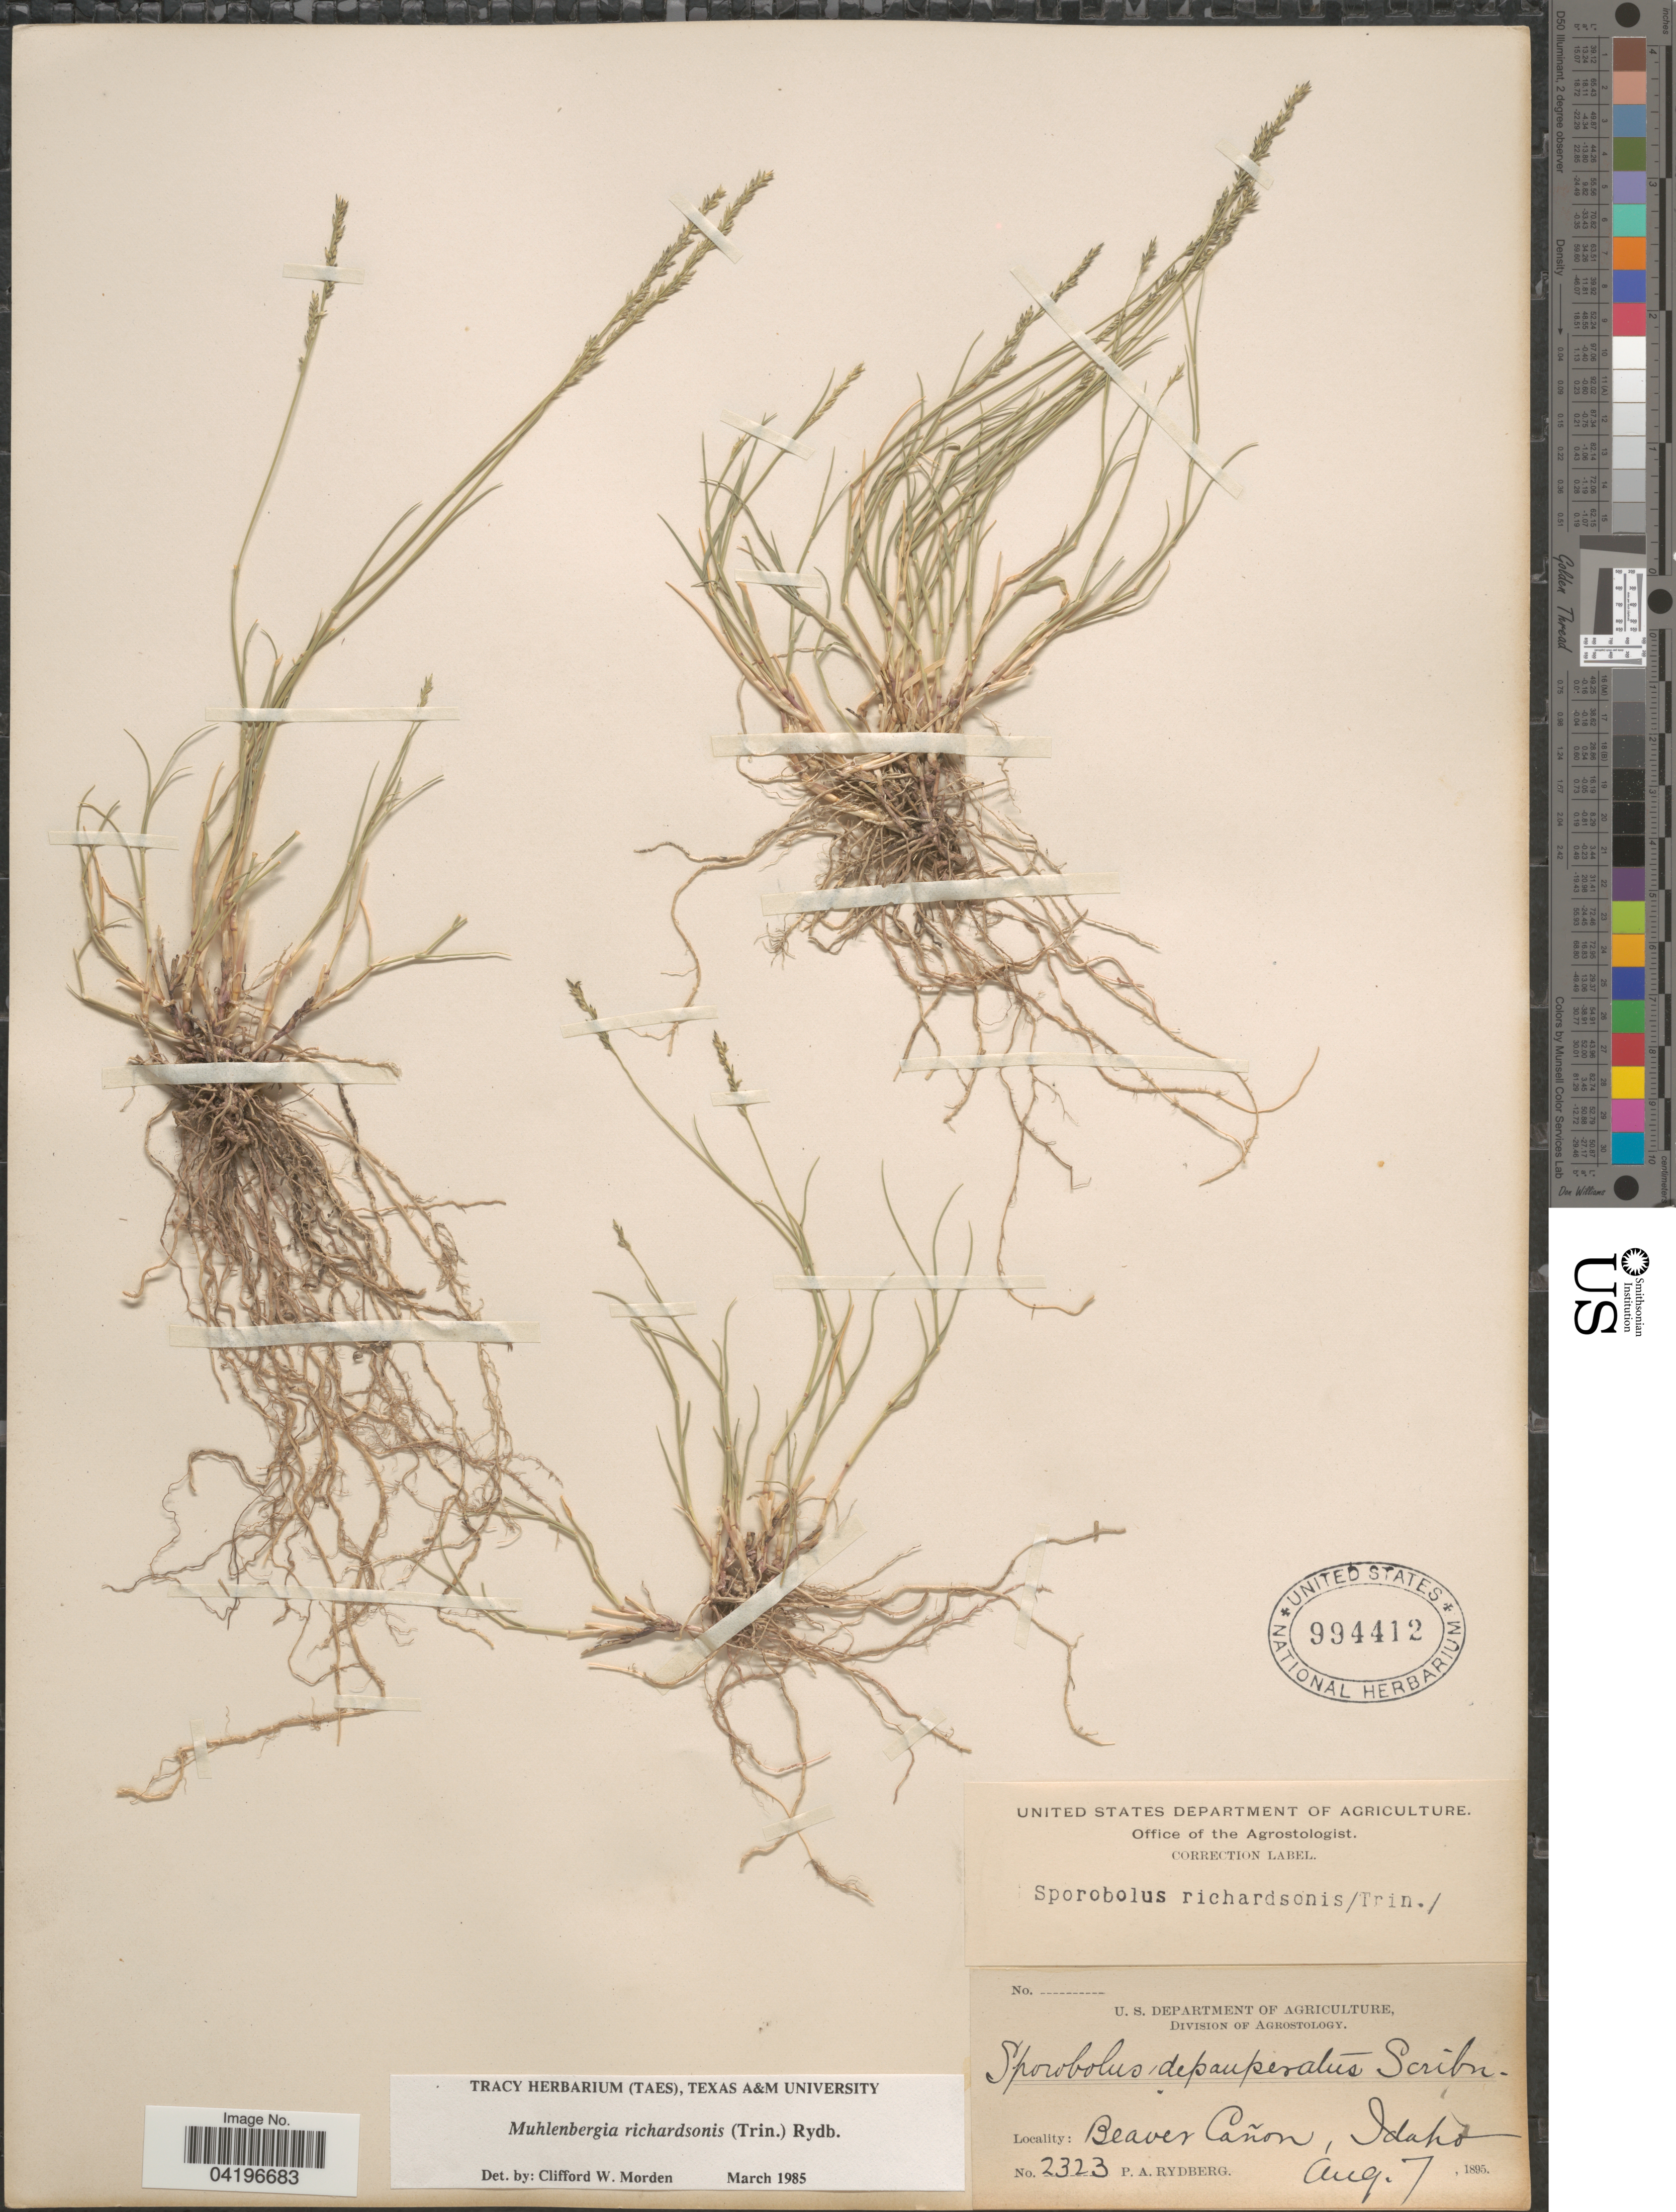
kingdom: Plantae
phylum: Tracheophyta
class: Liliopsida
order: Poales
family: Poaceae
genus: Muhlenbergia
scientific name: Muhlenbergia richardsonis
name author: (Trin.) Rydb.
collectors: P. A. Rydberg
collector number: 2323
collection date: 1895-08-07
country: United States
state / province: Idaho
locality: Beaver Cañon.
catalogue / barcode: US 994412